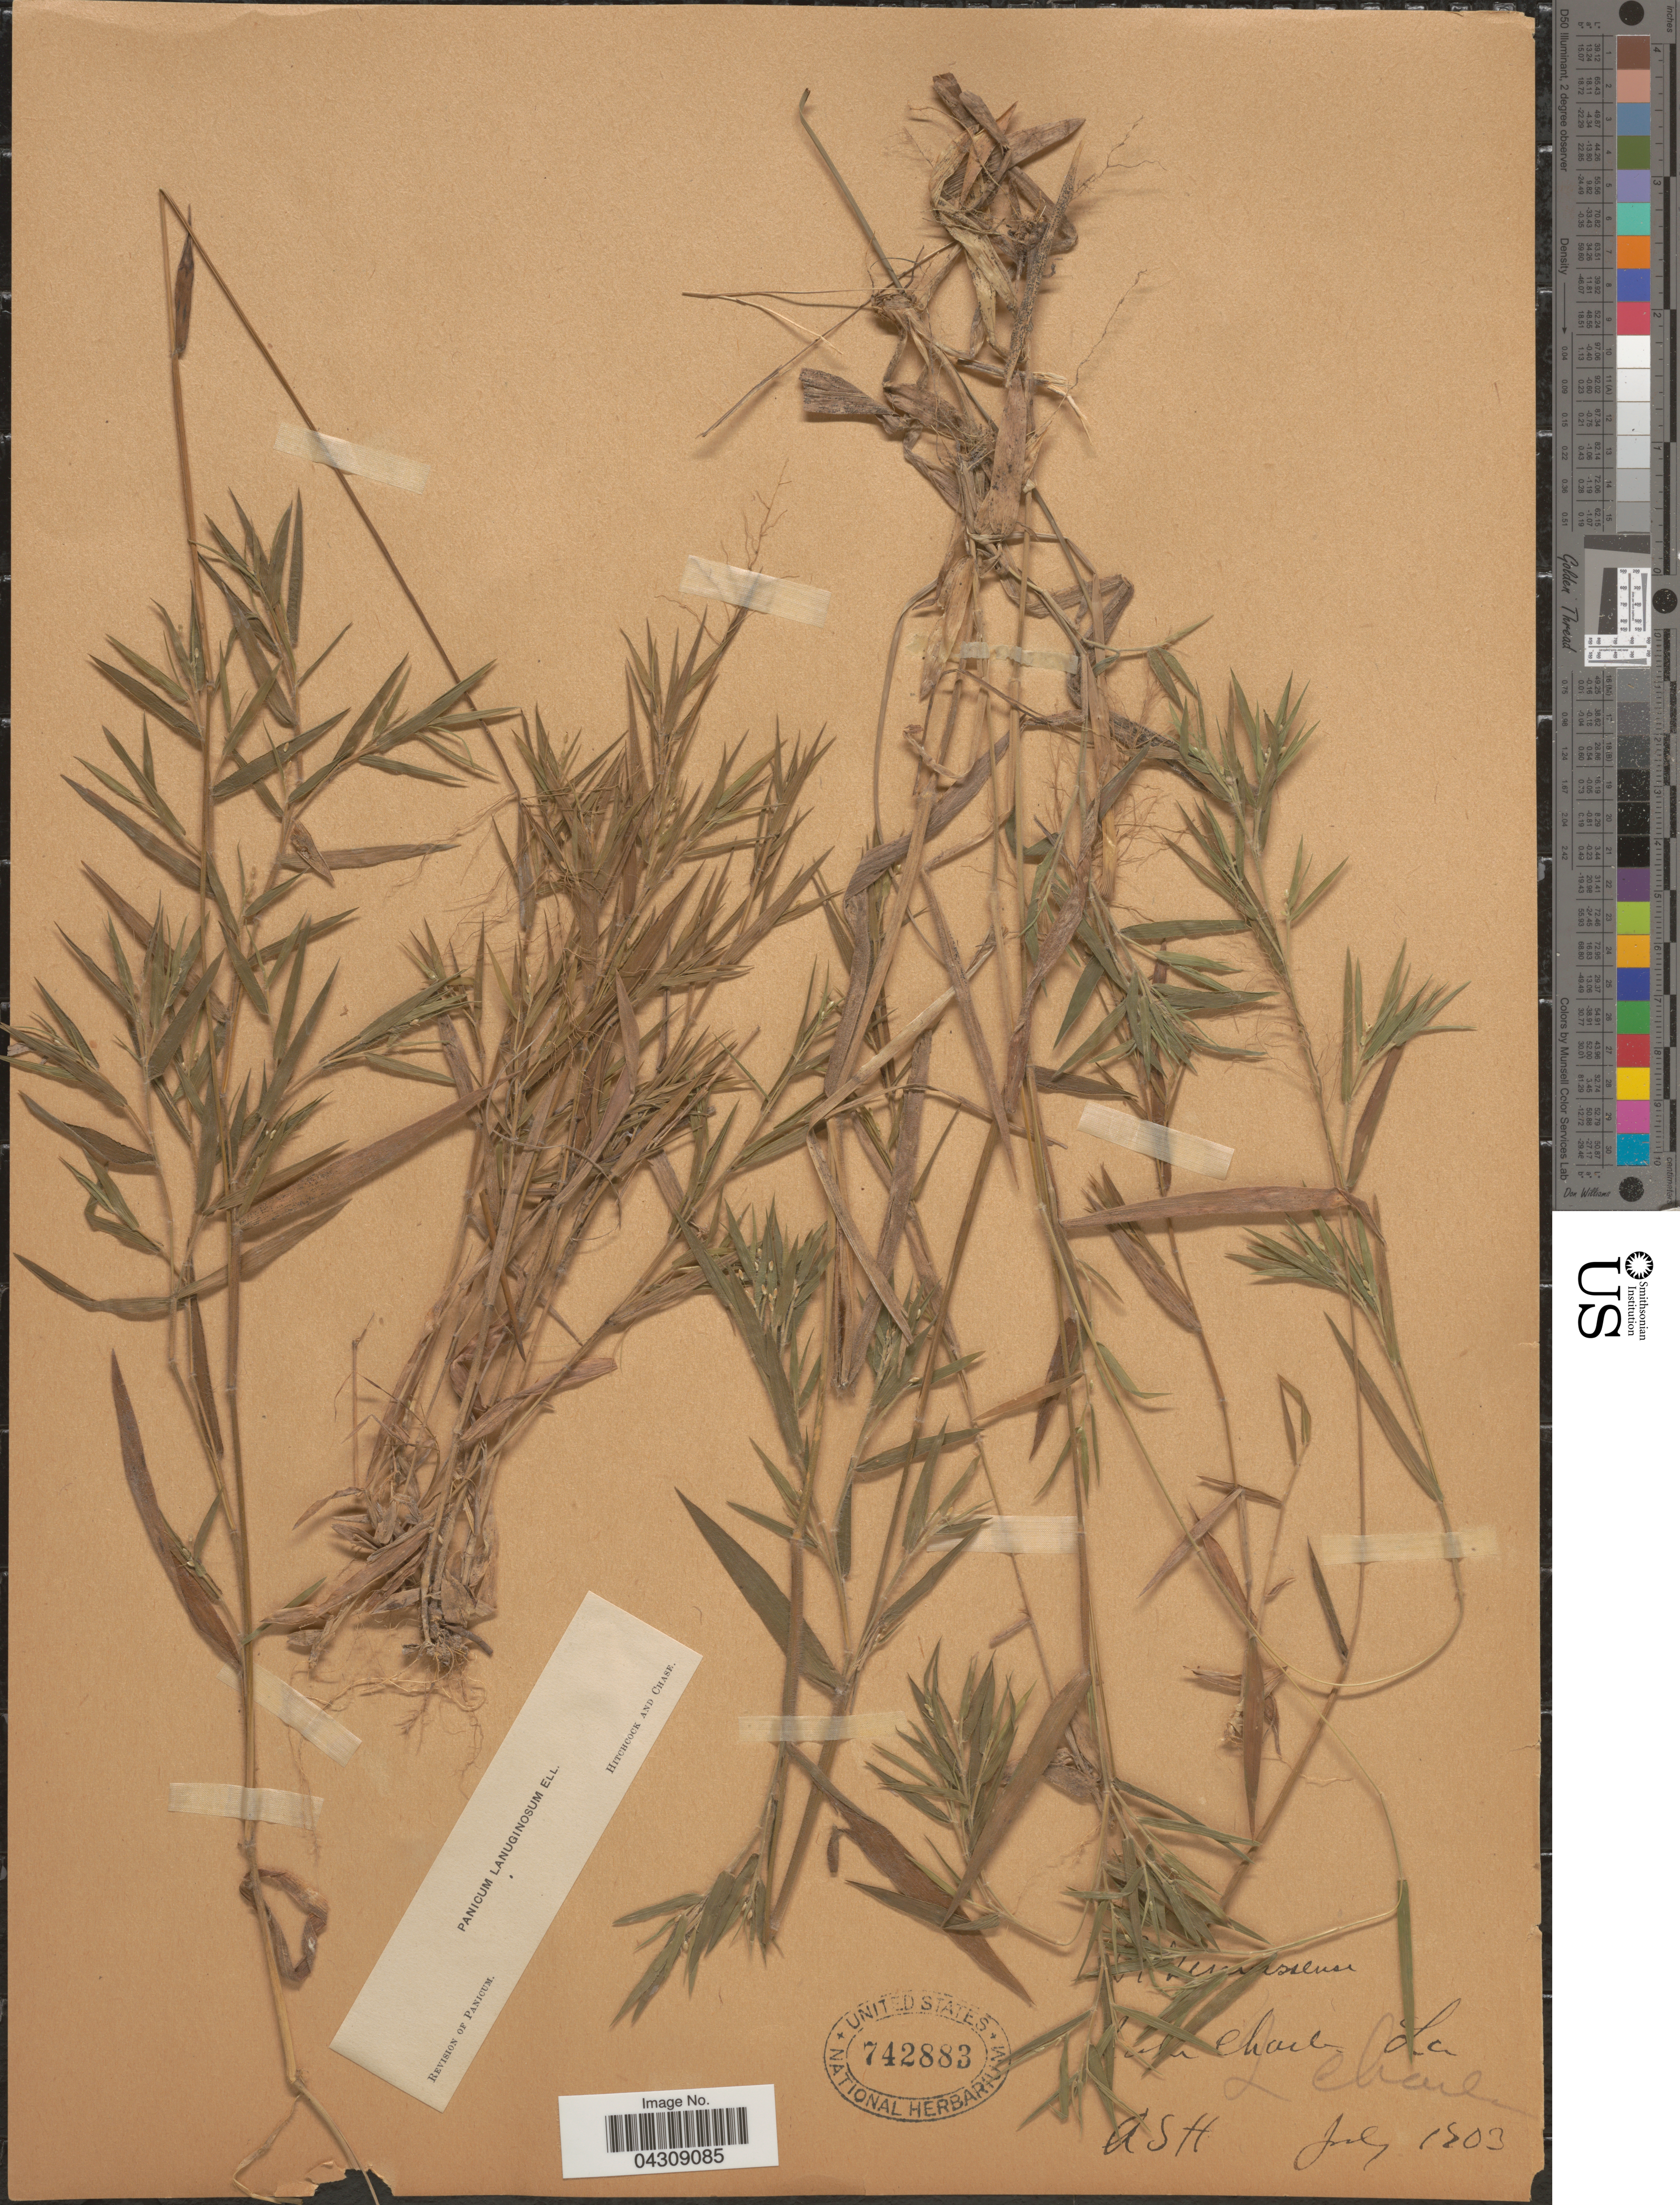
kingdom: Plantae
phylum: Tracheophyta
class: Liliopsida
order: Poales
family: Poaceae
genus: Dichanthelium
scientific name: Dichanthelium acuminatum var. acuminatum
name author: (Sw.) Gould & C.A. Clark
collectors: A. H.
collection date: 1903-07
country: United States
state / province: Louisiana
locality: Lake Charles.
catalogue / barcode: US 742883